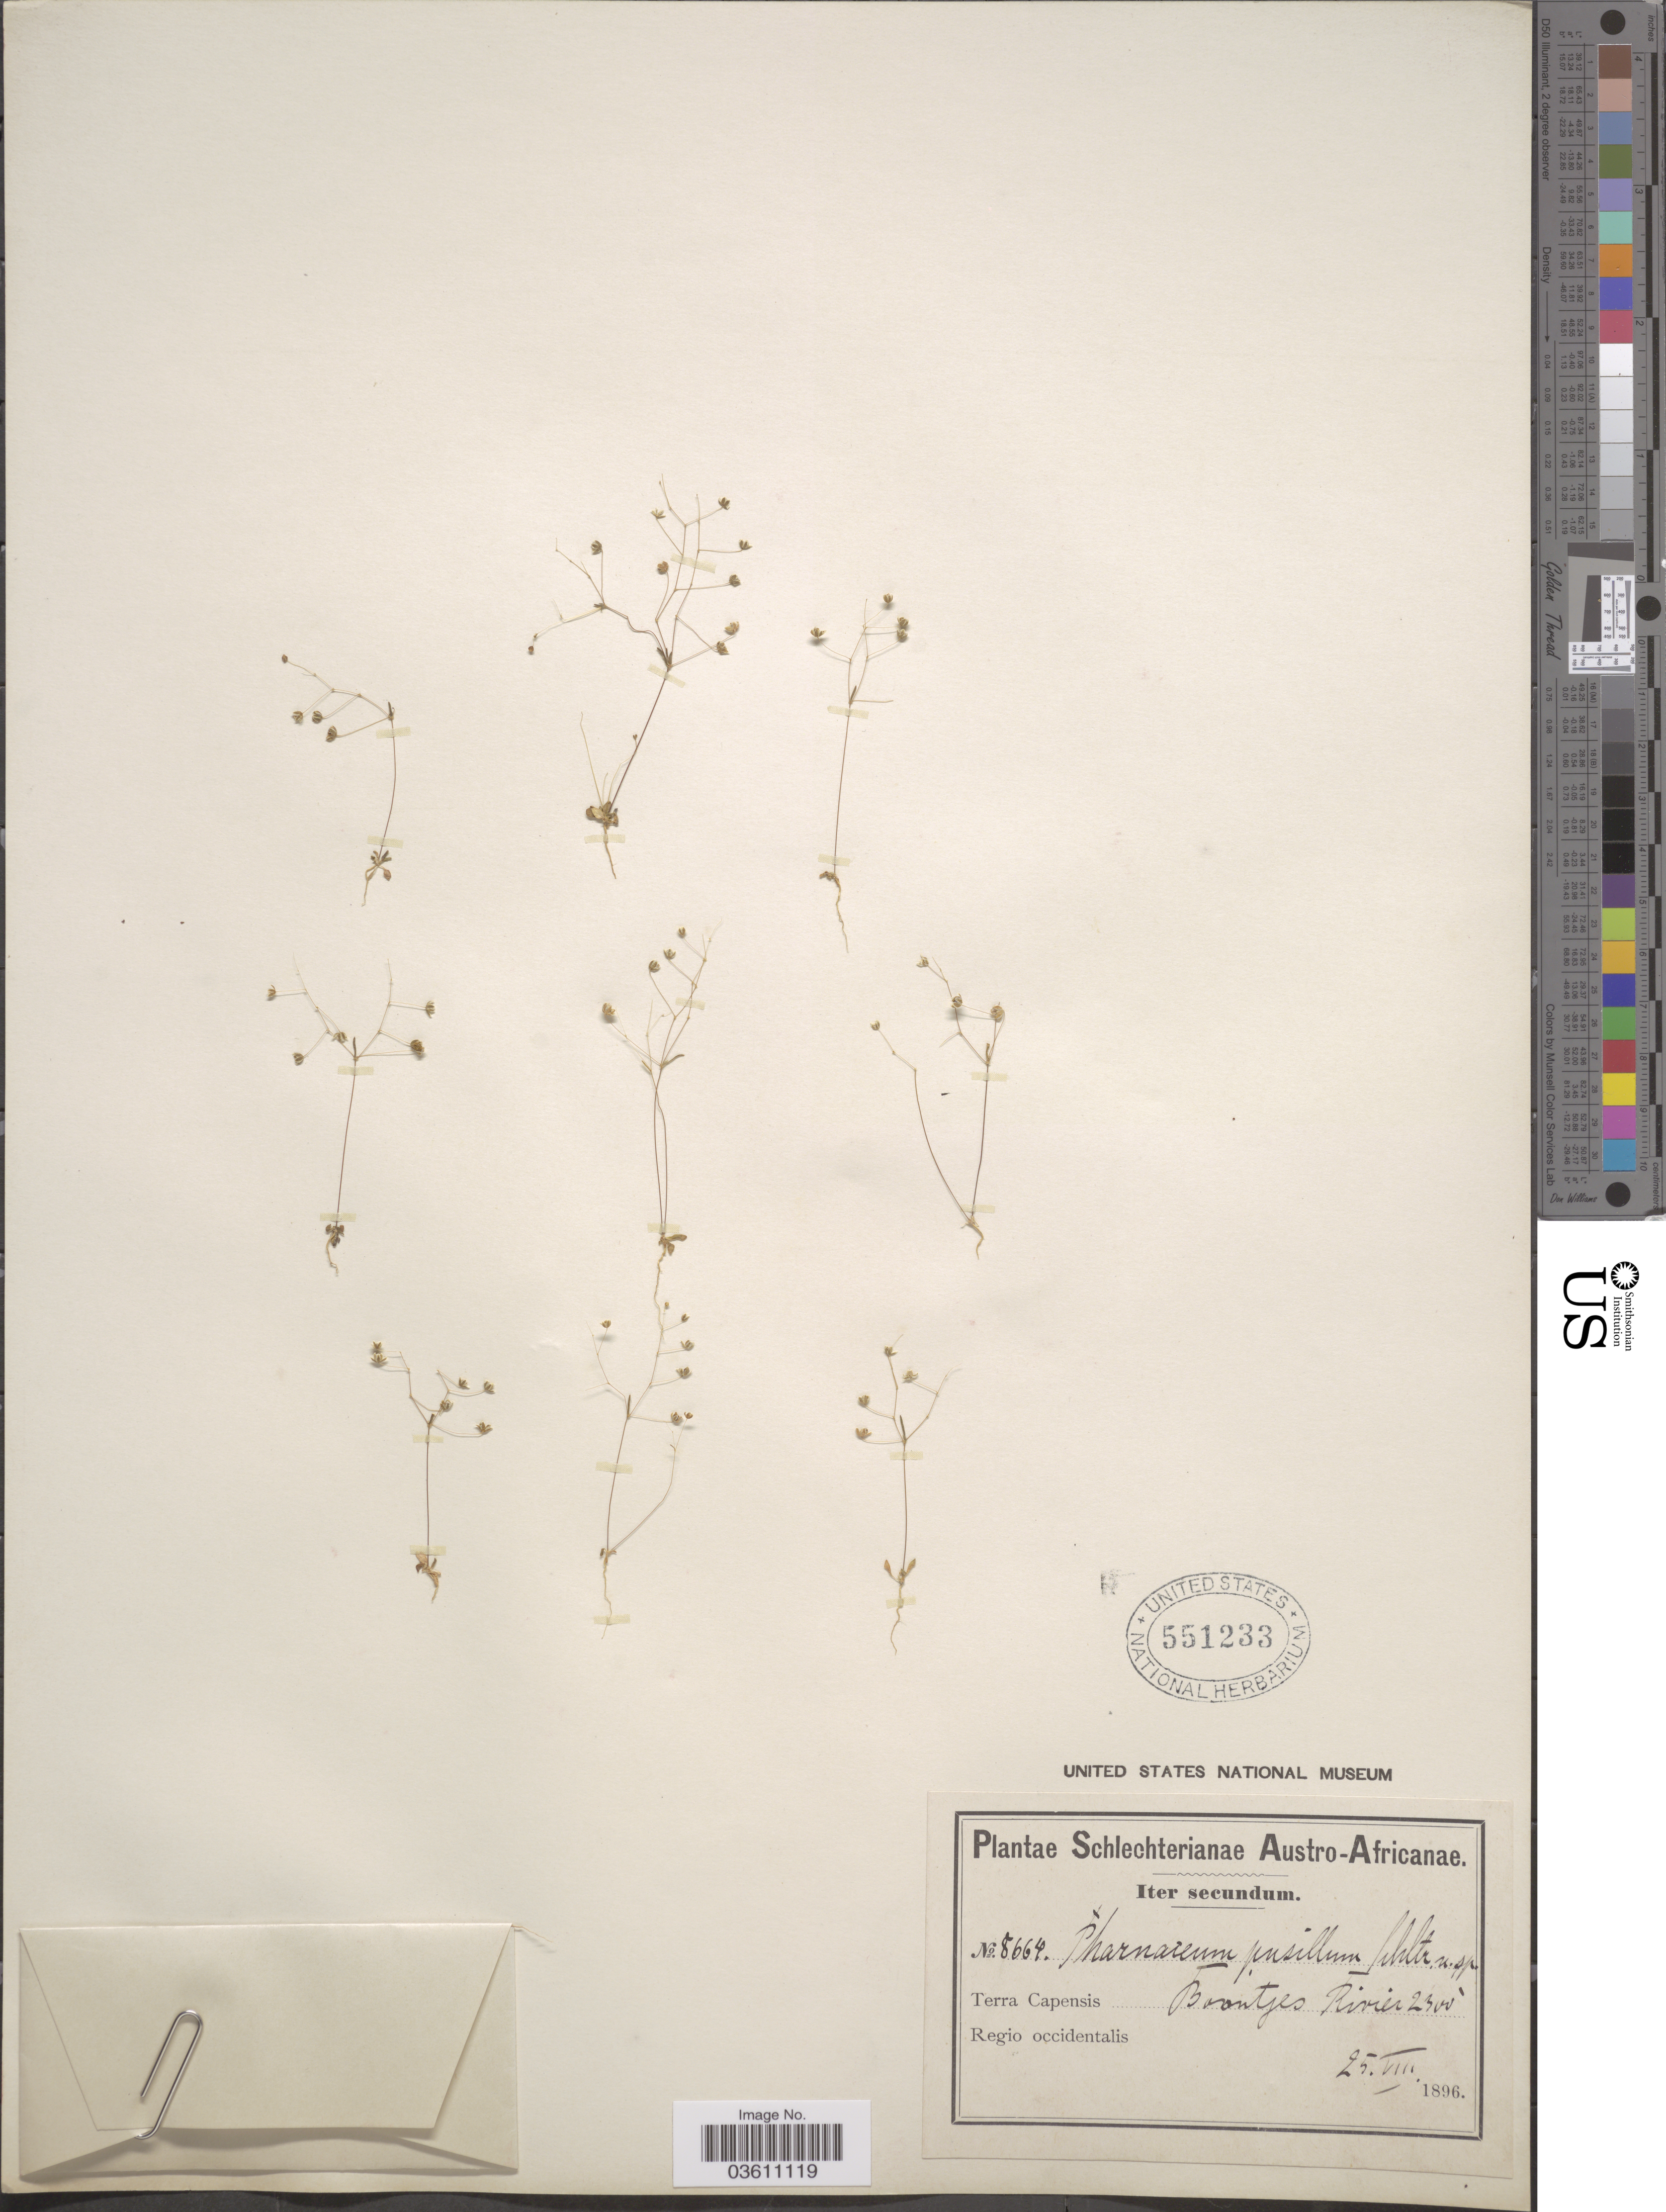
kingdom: Plantae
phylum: Tracheophyta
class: Magnoliopsida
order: Caryophyllales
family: Molluginaceae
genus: Pharnaceum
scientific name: Pharnaceum pusillum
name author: Schltr.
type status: Type Collection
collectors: Schlechter, --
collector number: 8664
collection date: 1896-08-25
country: South Africa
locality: Austro-Africanae. Terra Capensis Boontjes Rivier. Regio occidentalis.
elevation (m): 701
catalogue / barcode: US 551233